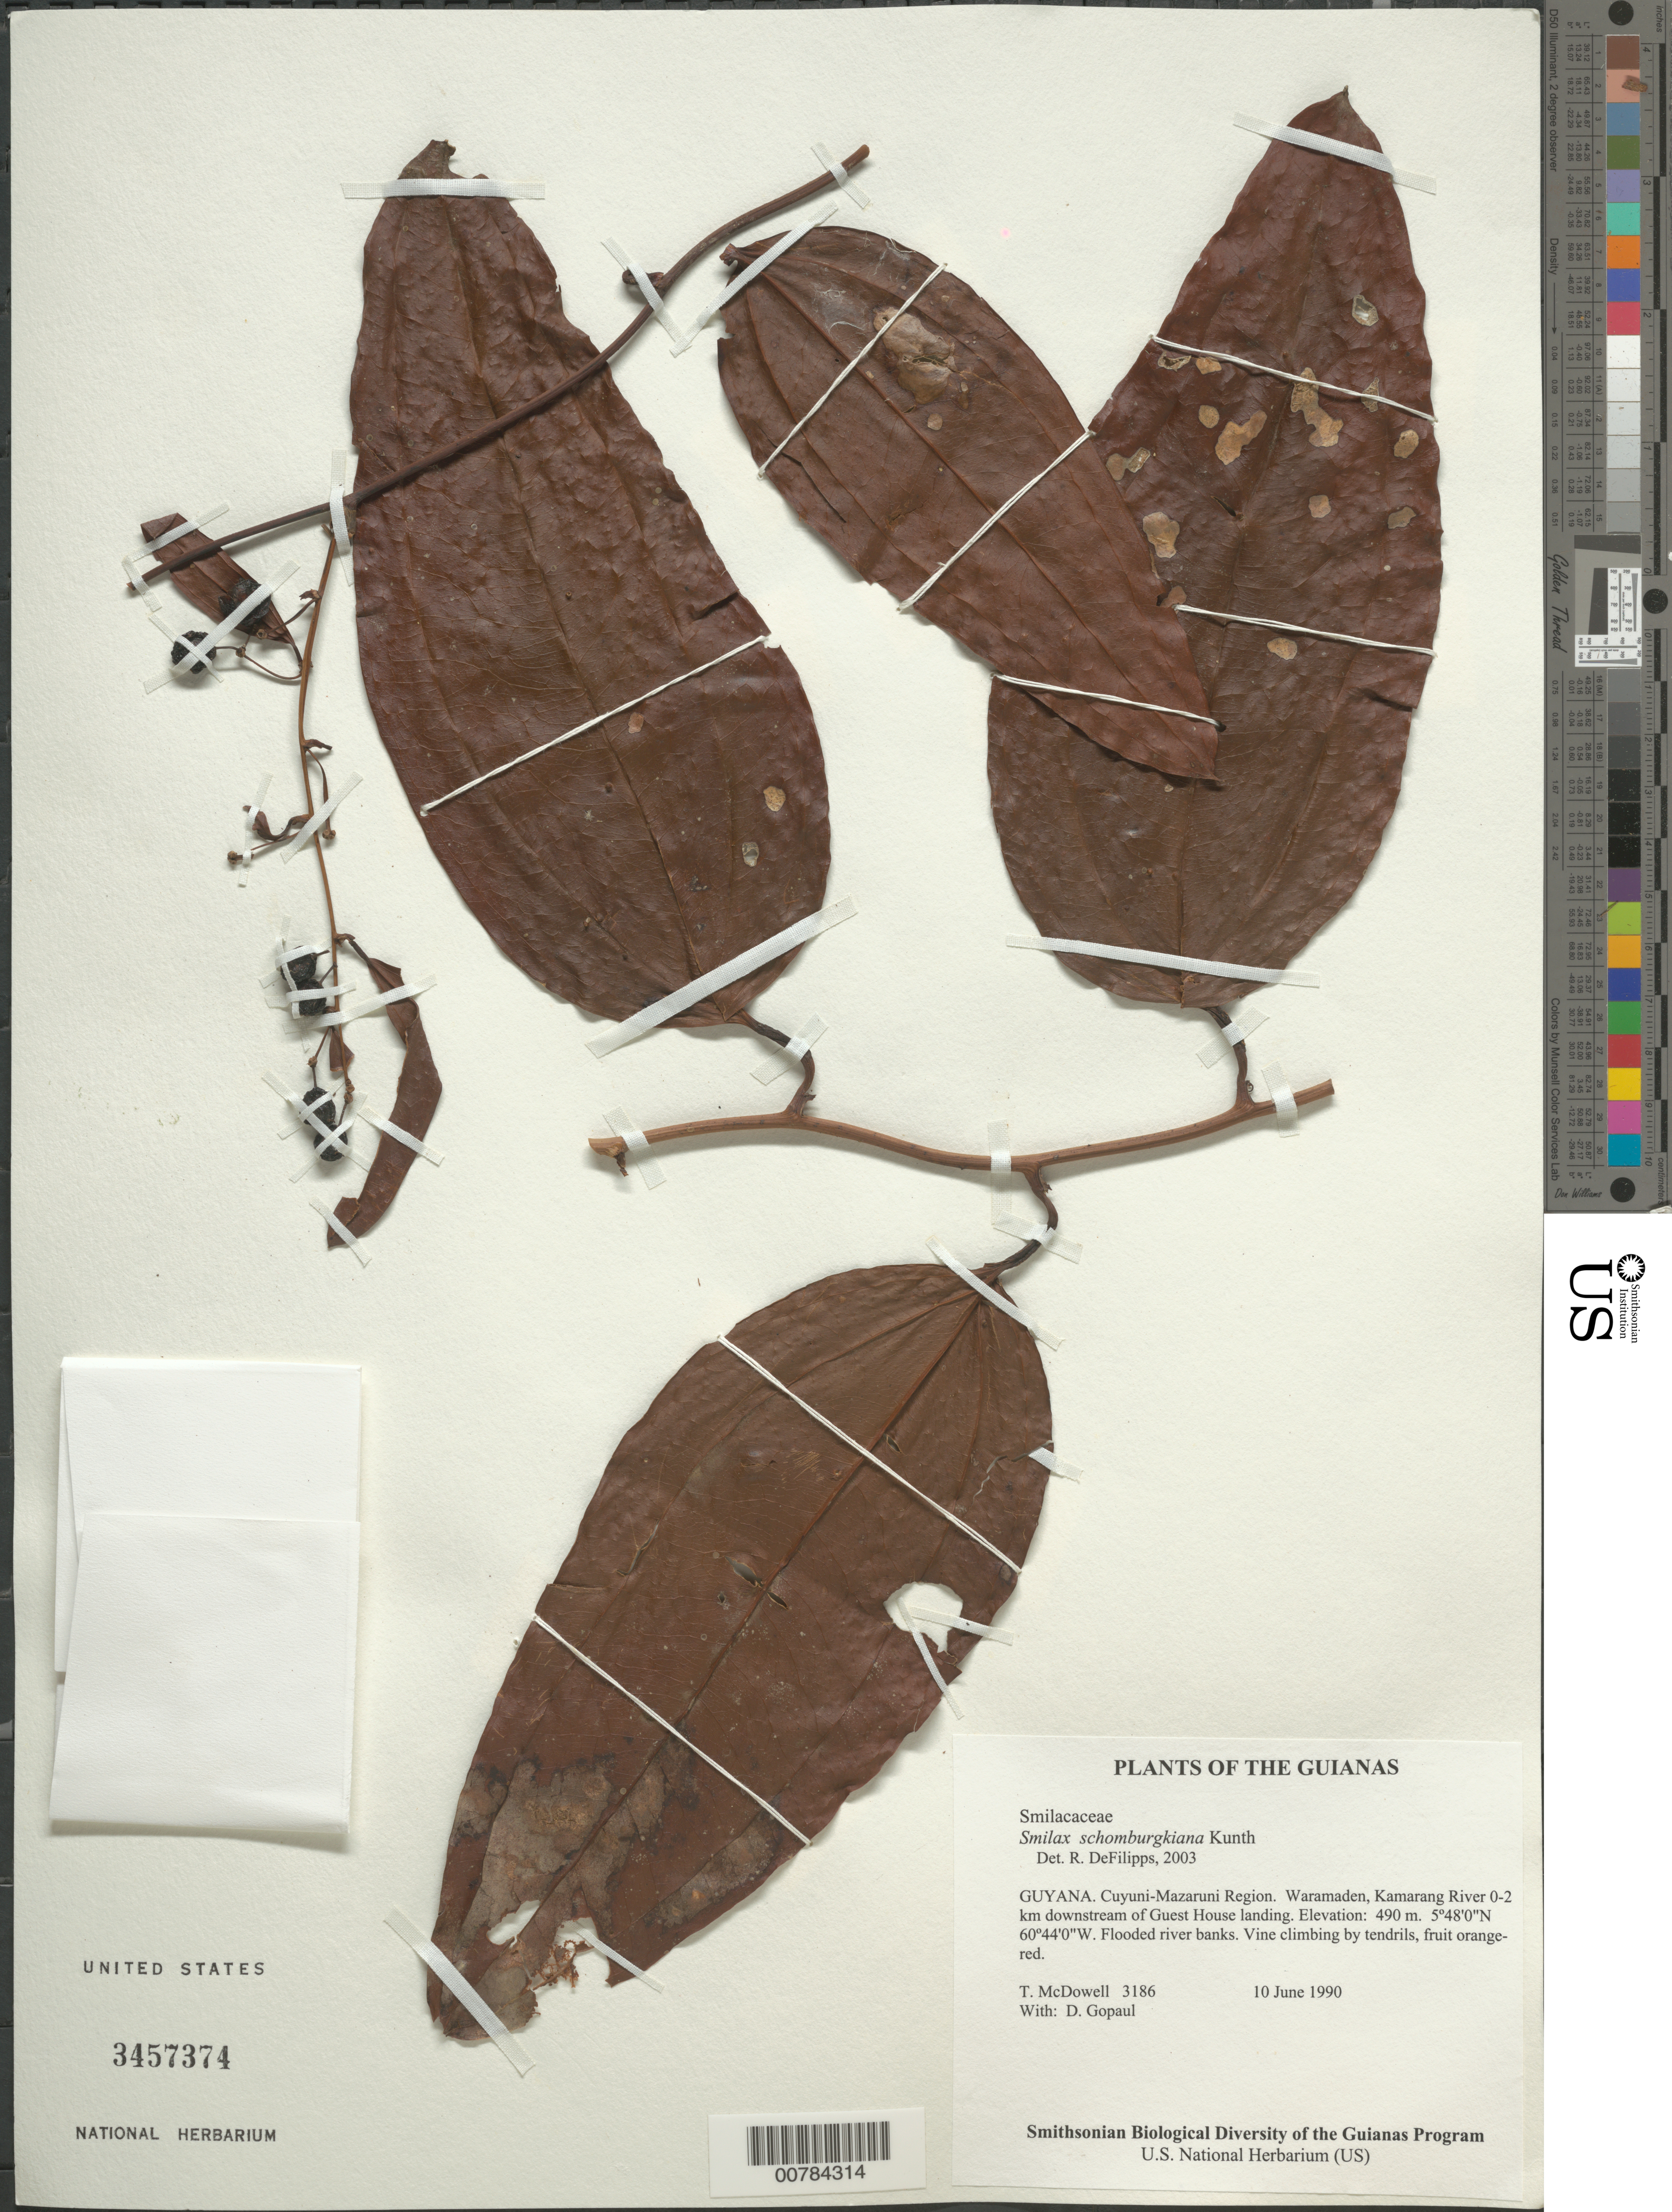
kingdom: Plantae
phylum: Tracheophyta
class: Liliopsida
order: Liliales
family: Smilacaceae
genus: Smilax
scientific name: Smilax schomburgkiana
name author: Kunth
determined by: DeFilipps, R. A.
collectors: T. McDowell & D. Gopaul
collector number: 3186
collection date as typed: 10 June 1990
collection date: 1990-06-10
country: Guyana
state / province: Cuyuni-Mazaruni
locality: Waramaden, Kamarang River 0-2 km downstream of Guest House landing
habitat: Flooded river banks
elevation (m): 490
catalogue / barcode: US 3457374